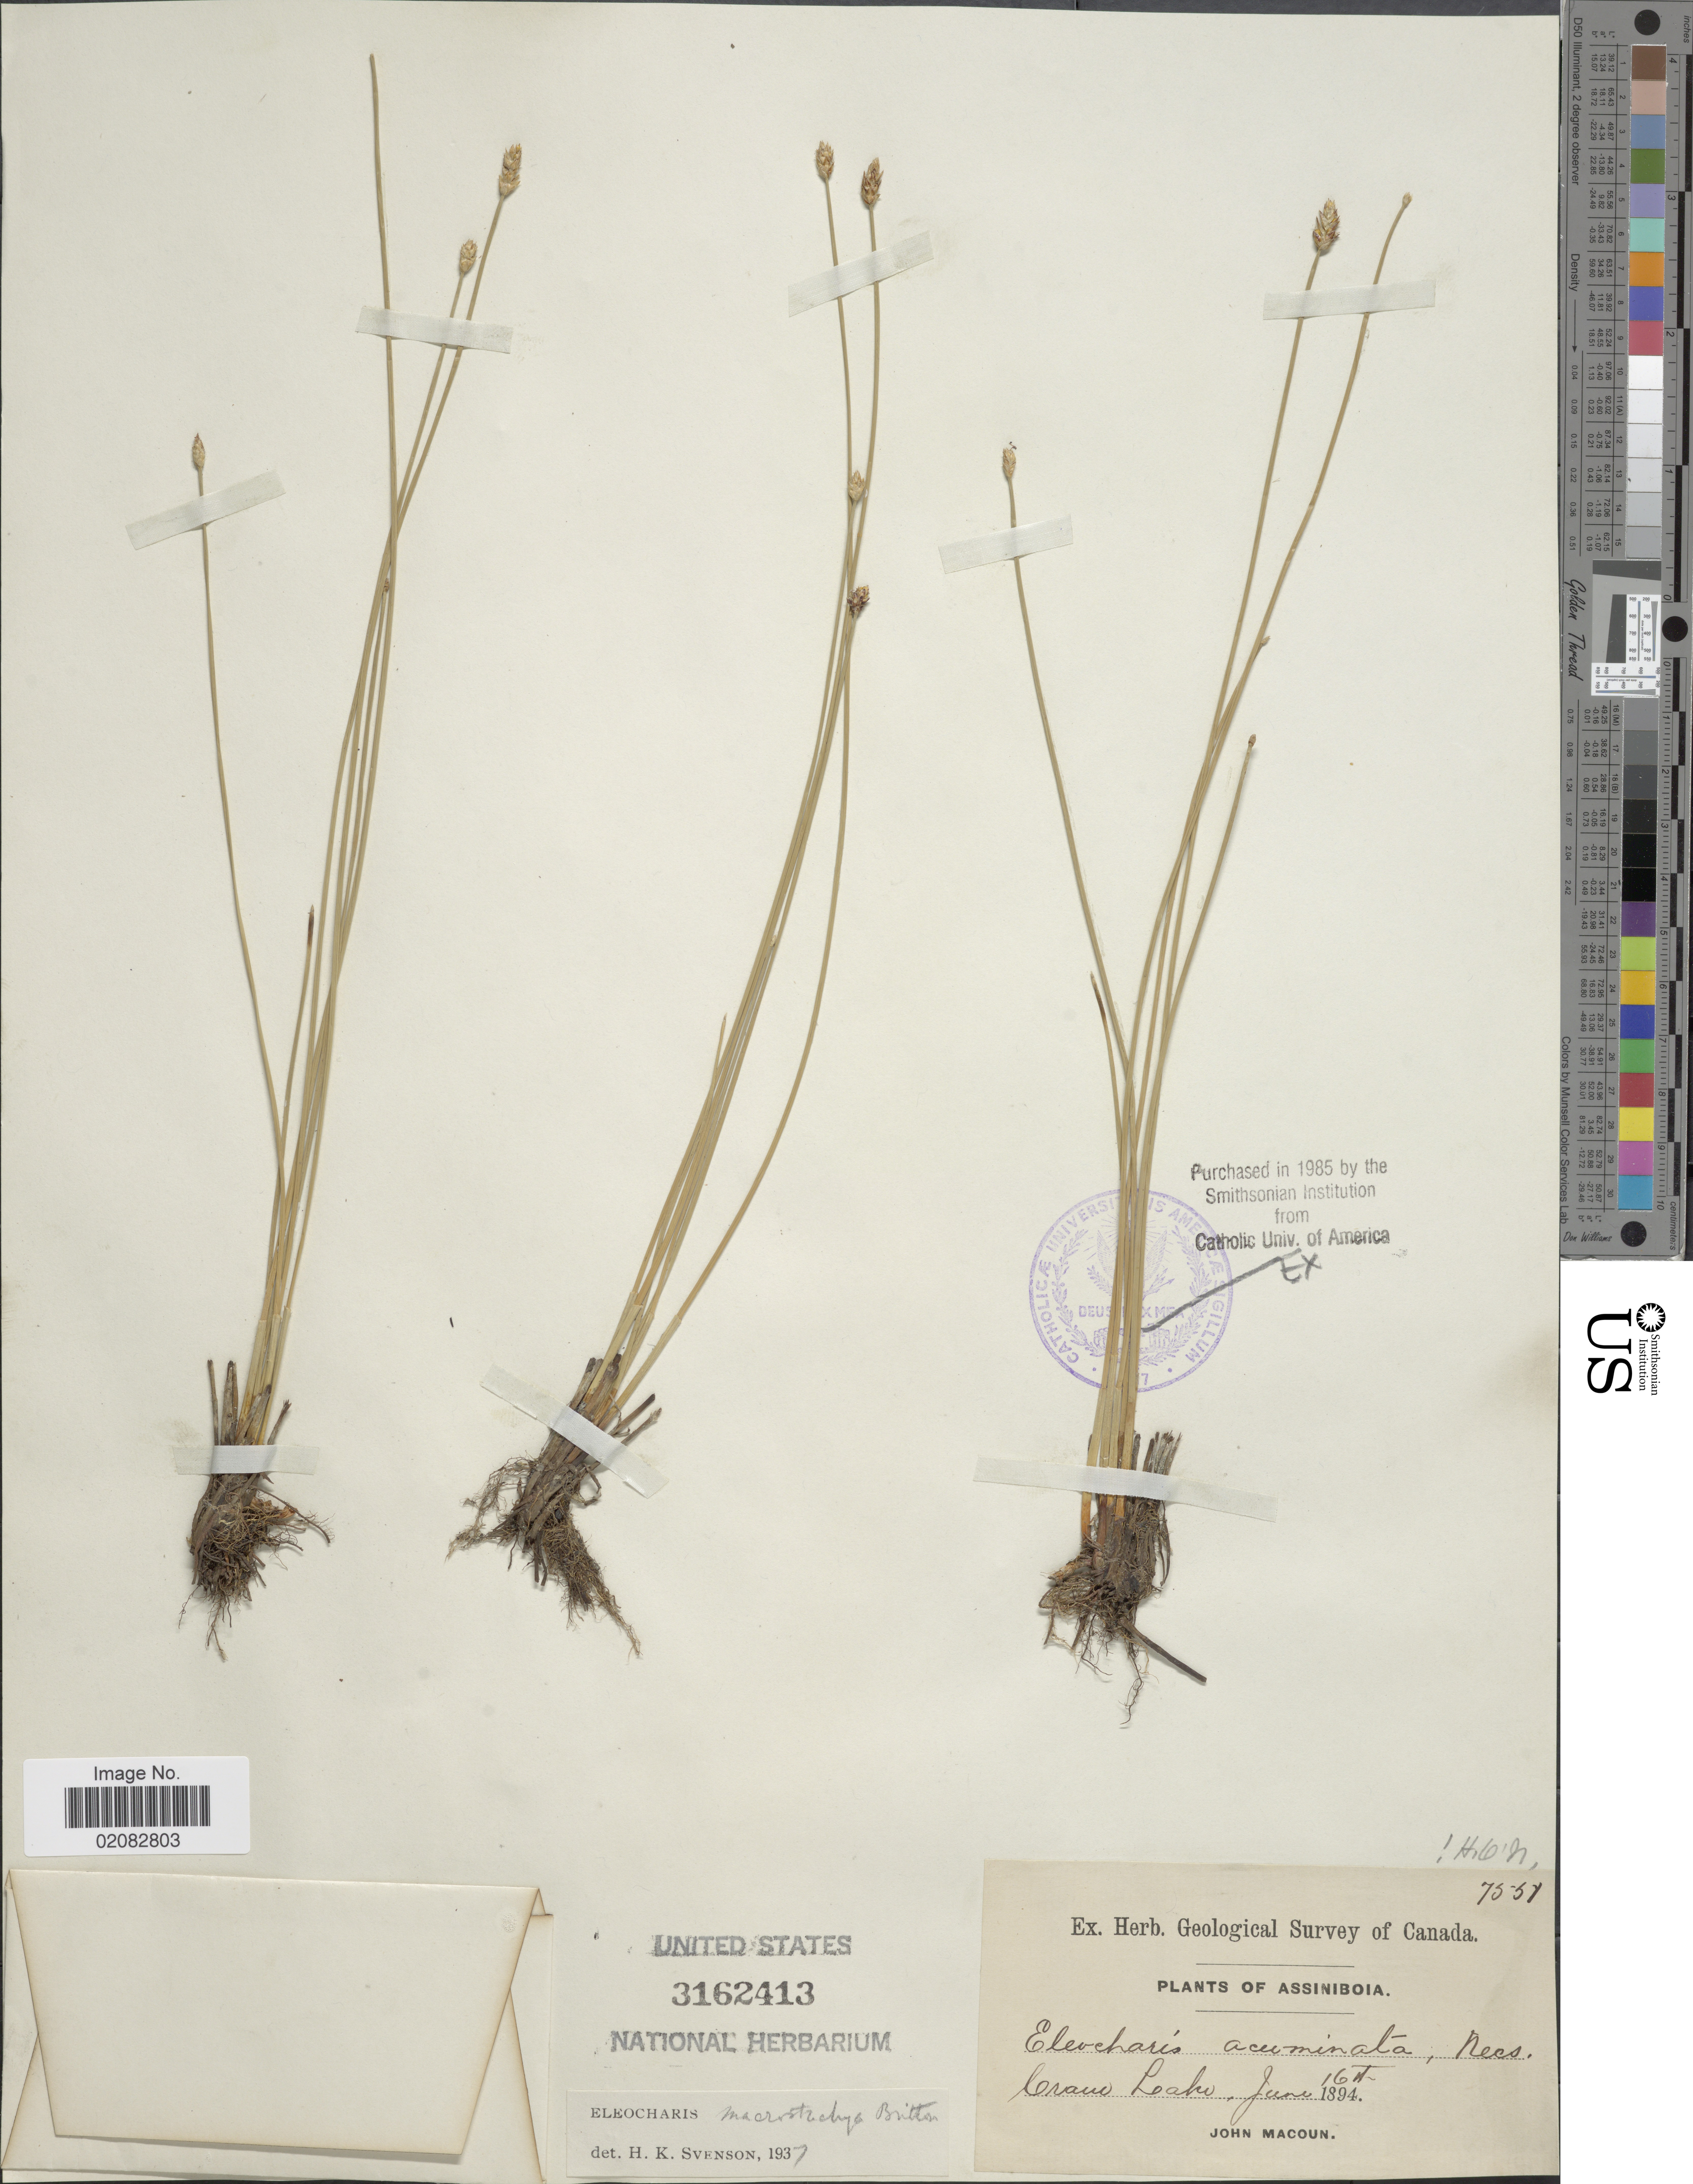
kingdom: Plantae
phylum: Tracheophyta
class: Liliopsida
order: Poales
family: Cyperaceae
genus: Eleocharis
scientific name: Eleocharis macrostachya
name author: Britton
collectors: J. Macoun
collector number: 7551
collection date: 1894-06-16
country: Canada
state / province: Saskatchewan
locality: Assiniboia, Crane Lake.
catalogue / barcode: US 3162413